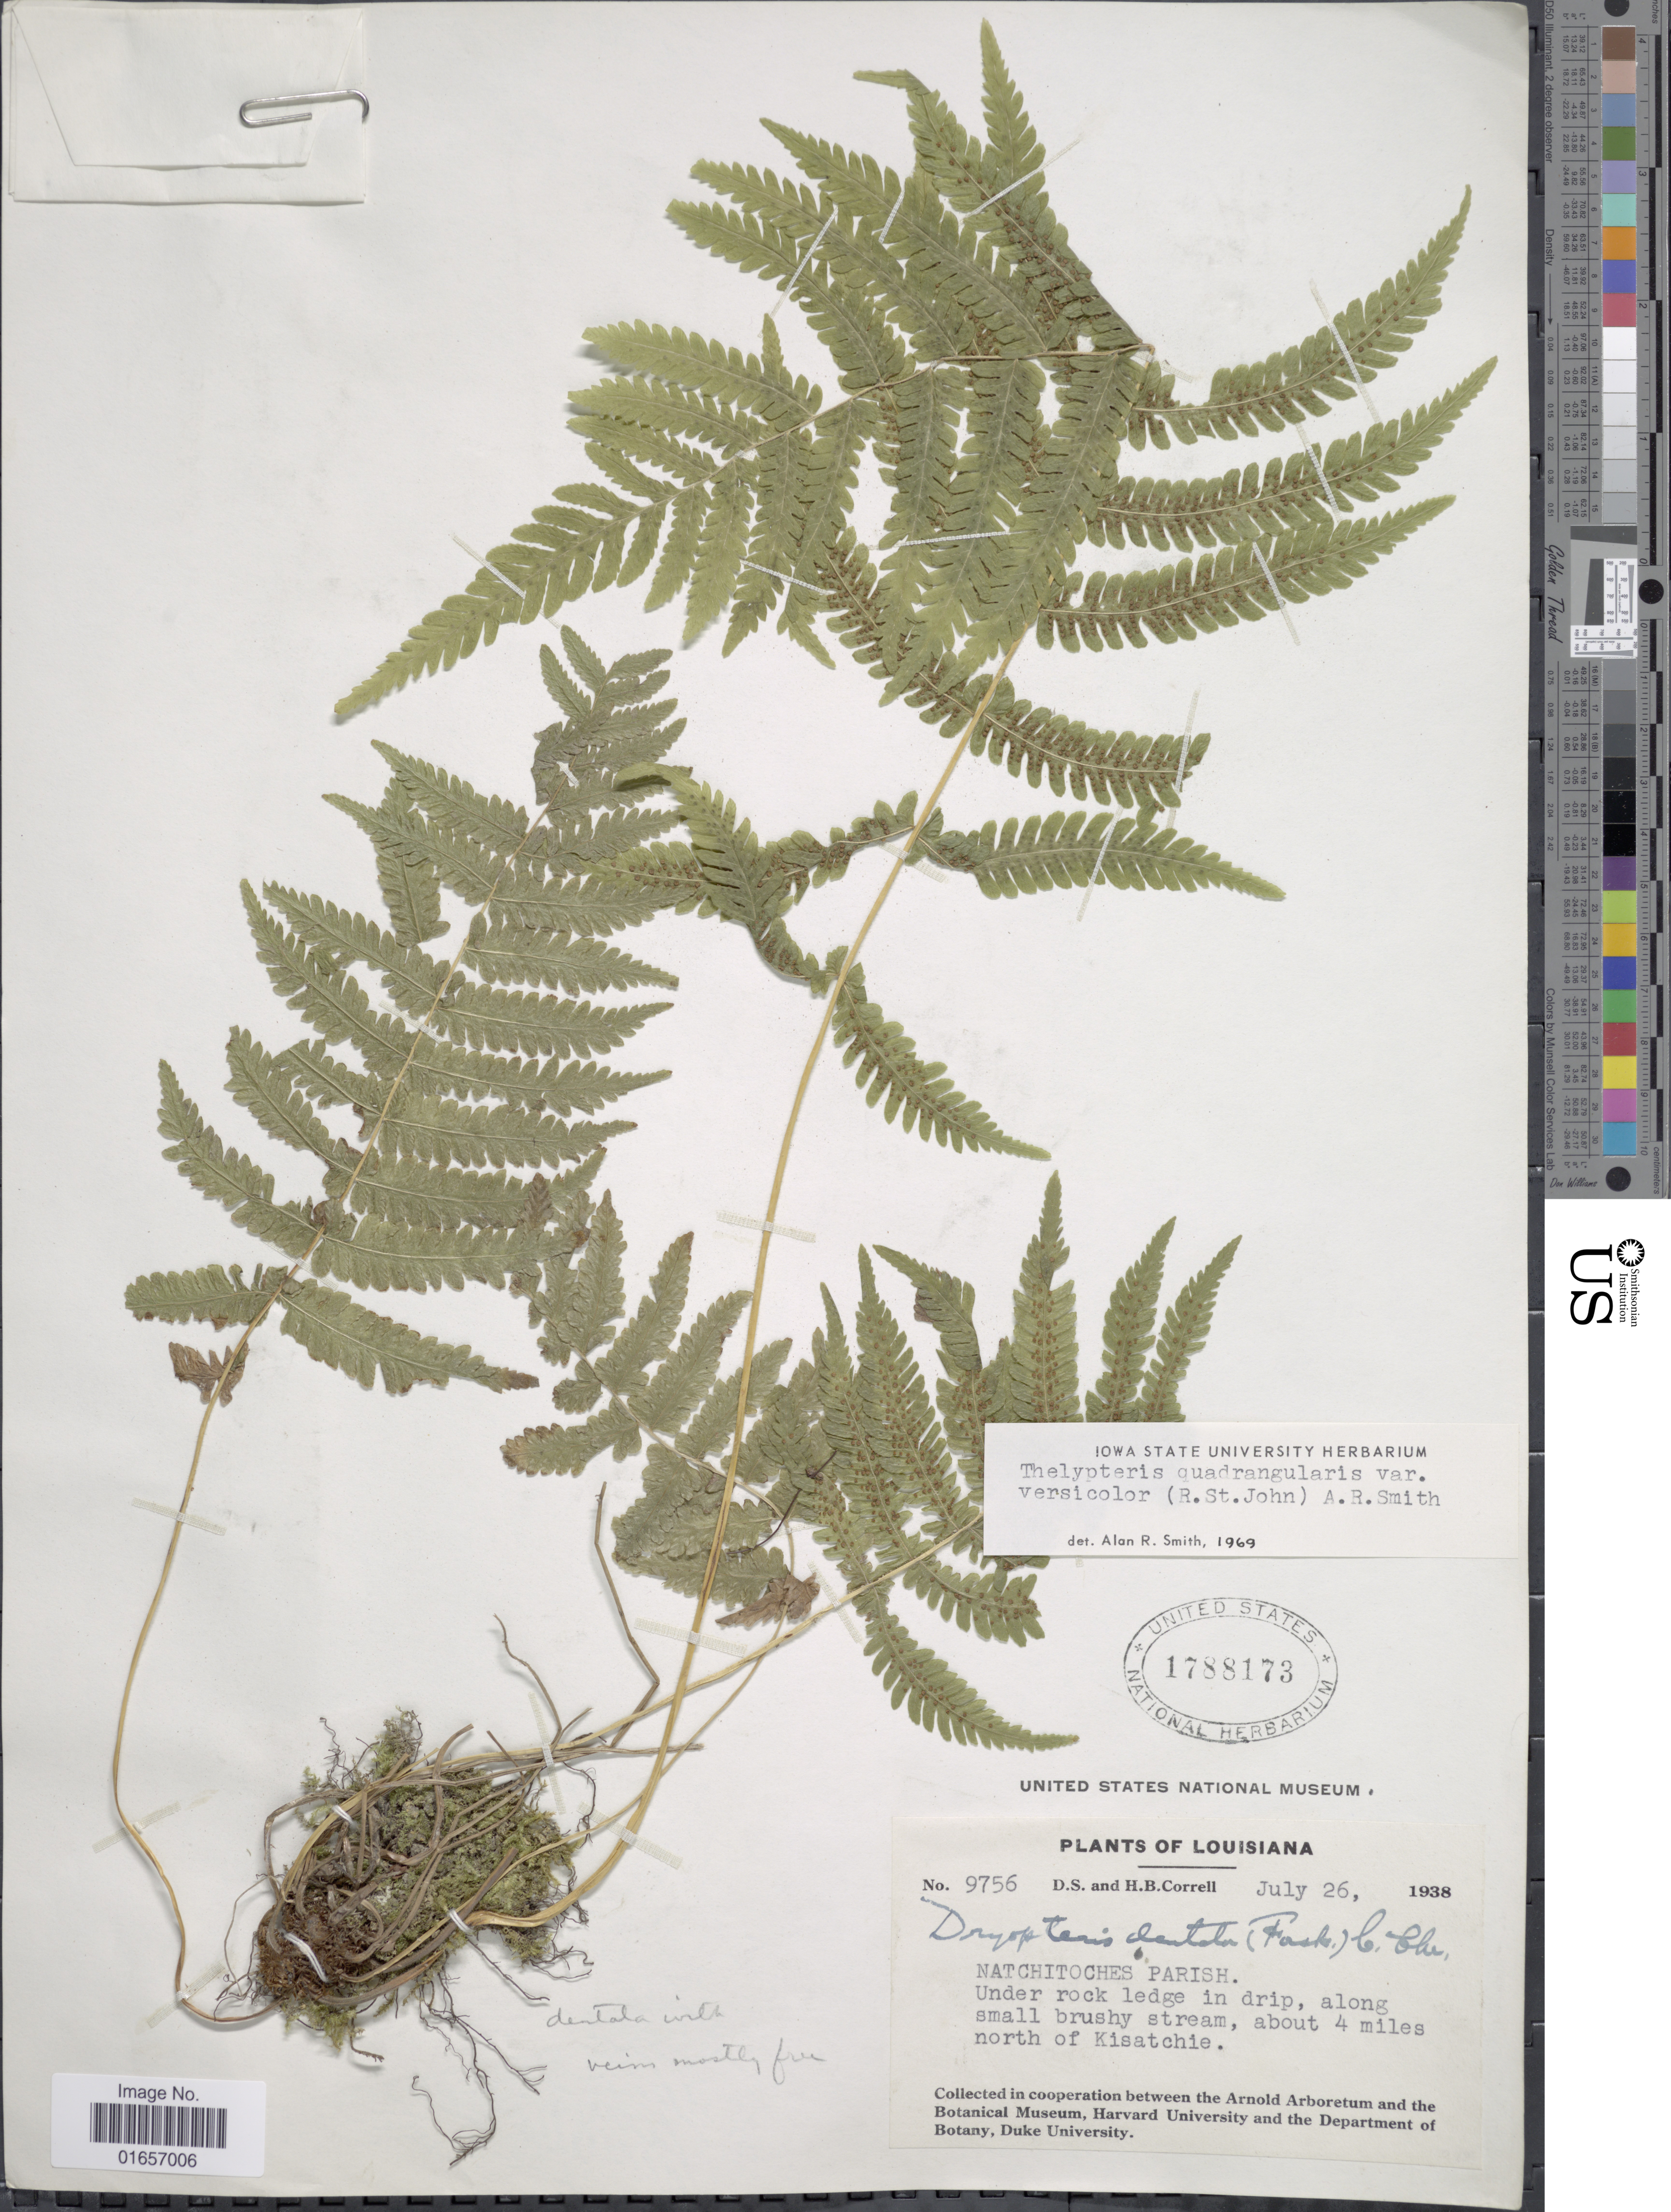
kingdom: Plantae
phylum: Tracheophyta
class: Polypodiopsida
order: Polypodiales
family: Thelypteridaceae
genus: Christella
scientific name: Christella hispidula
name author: (Decne.) Holttum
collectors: D. S. Correll, H. Correll & C. A. Brown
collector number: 9756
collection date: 1938-07-26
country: United States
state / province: Louisiana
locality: Natchitoches Parish, about 4 miles north of Kisatchie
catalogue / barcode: US 1788173